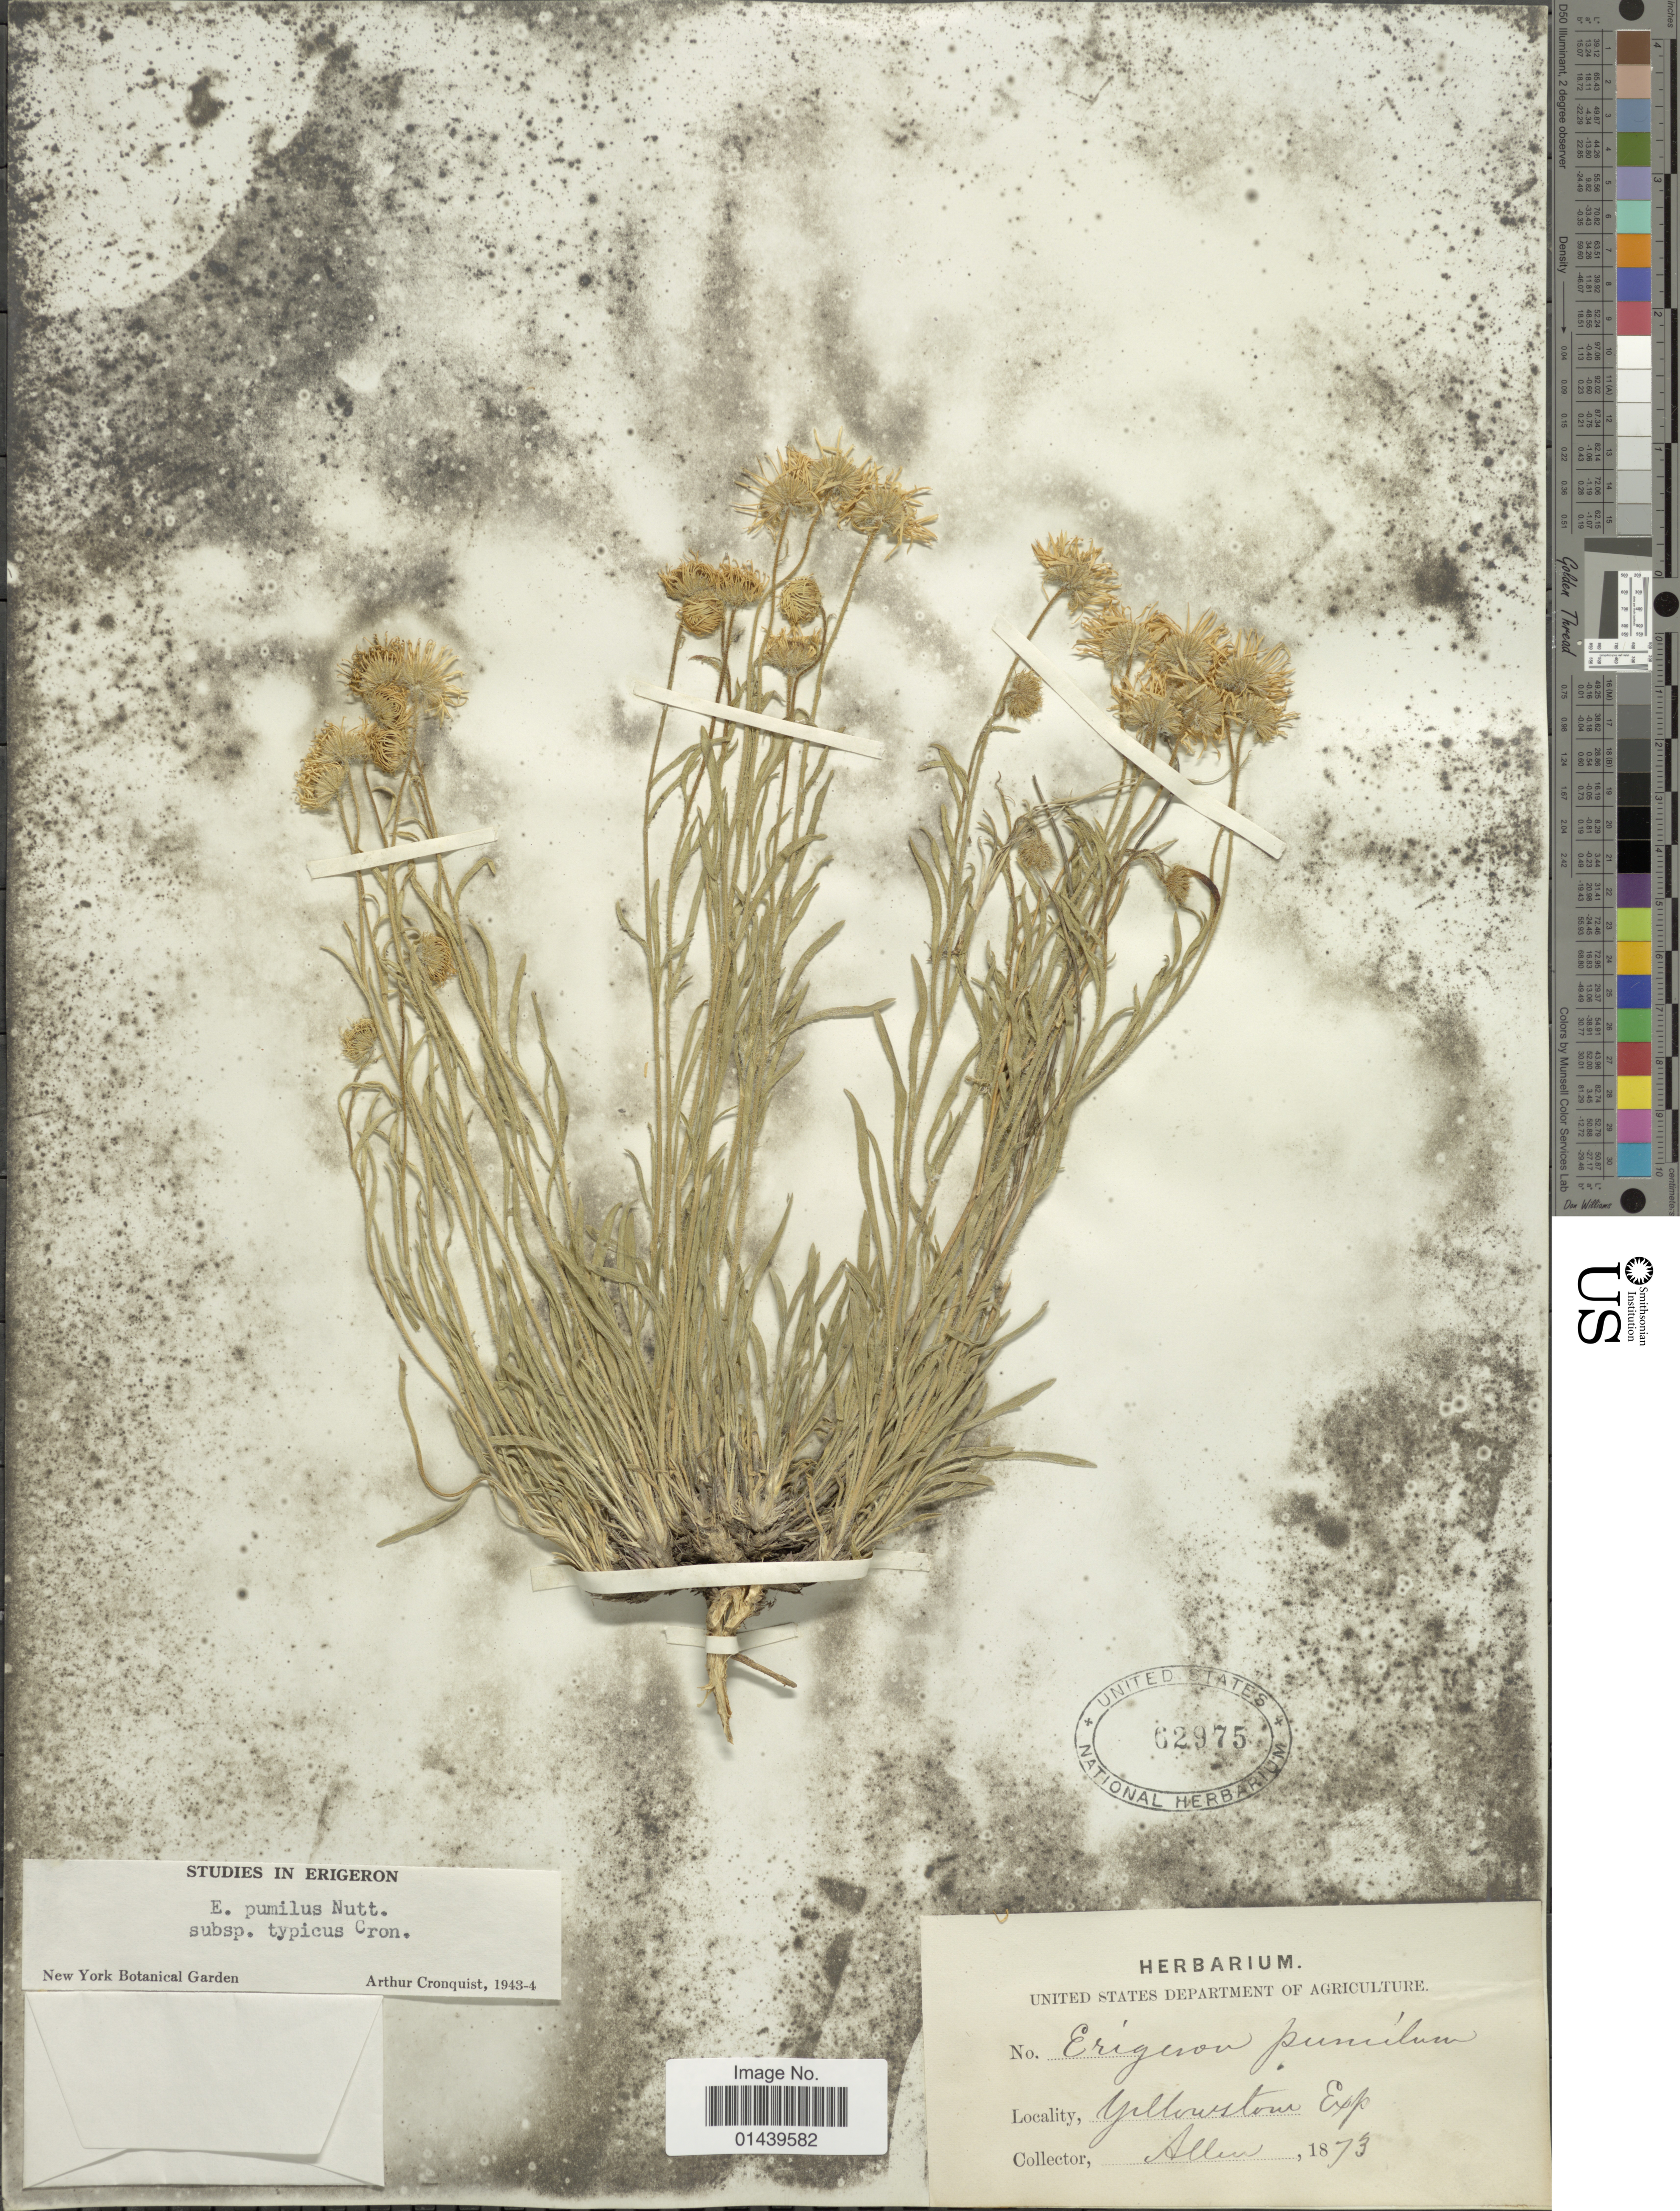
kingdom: Plantae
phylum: Tracheophyta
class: Magnoliopsida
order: Asterales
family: Asteraceae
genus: Erigeron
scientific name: Erigeron pumilus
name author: Nutt.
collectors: -- Allen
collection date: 1873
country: United States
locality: Yellowstone Exp.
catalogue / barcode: US 62975